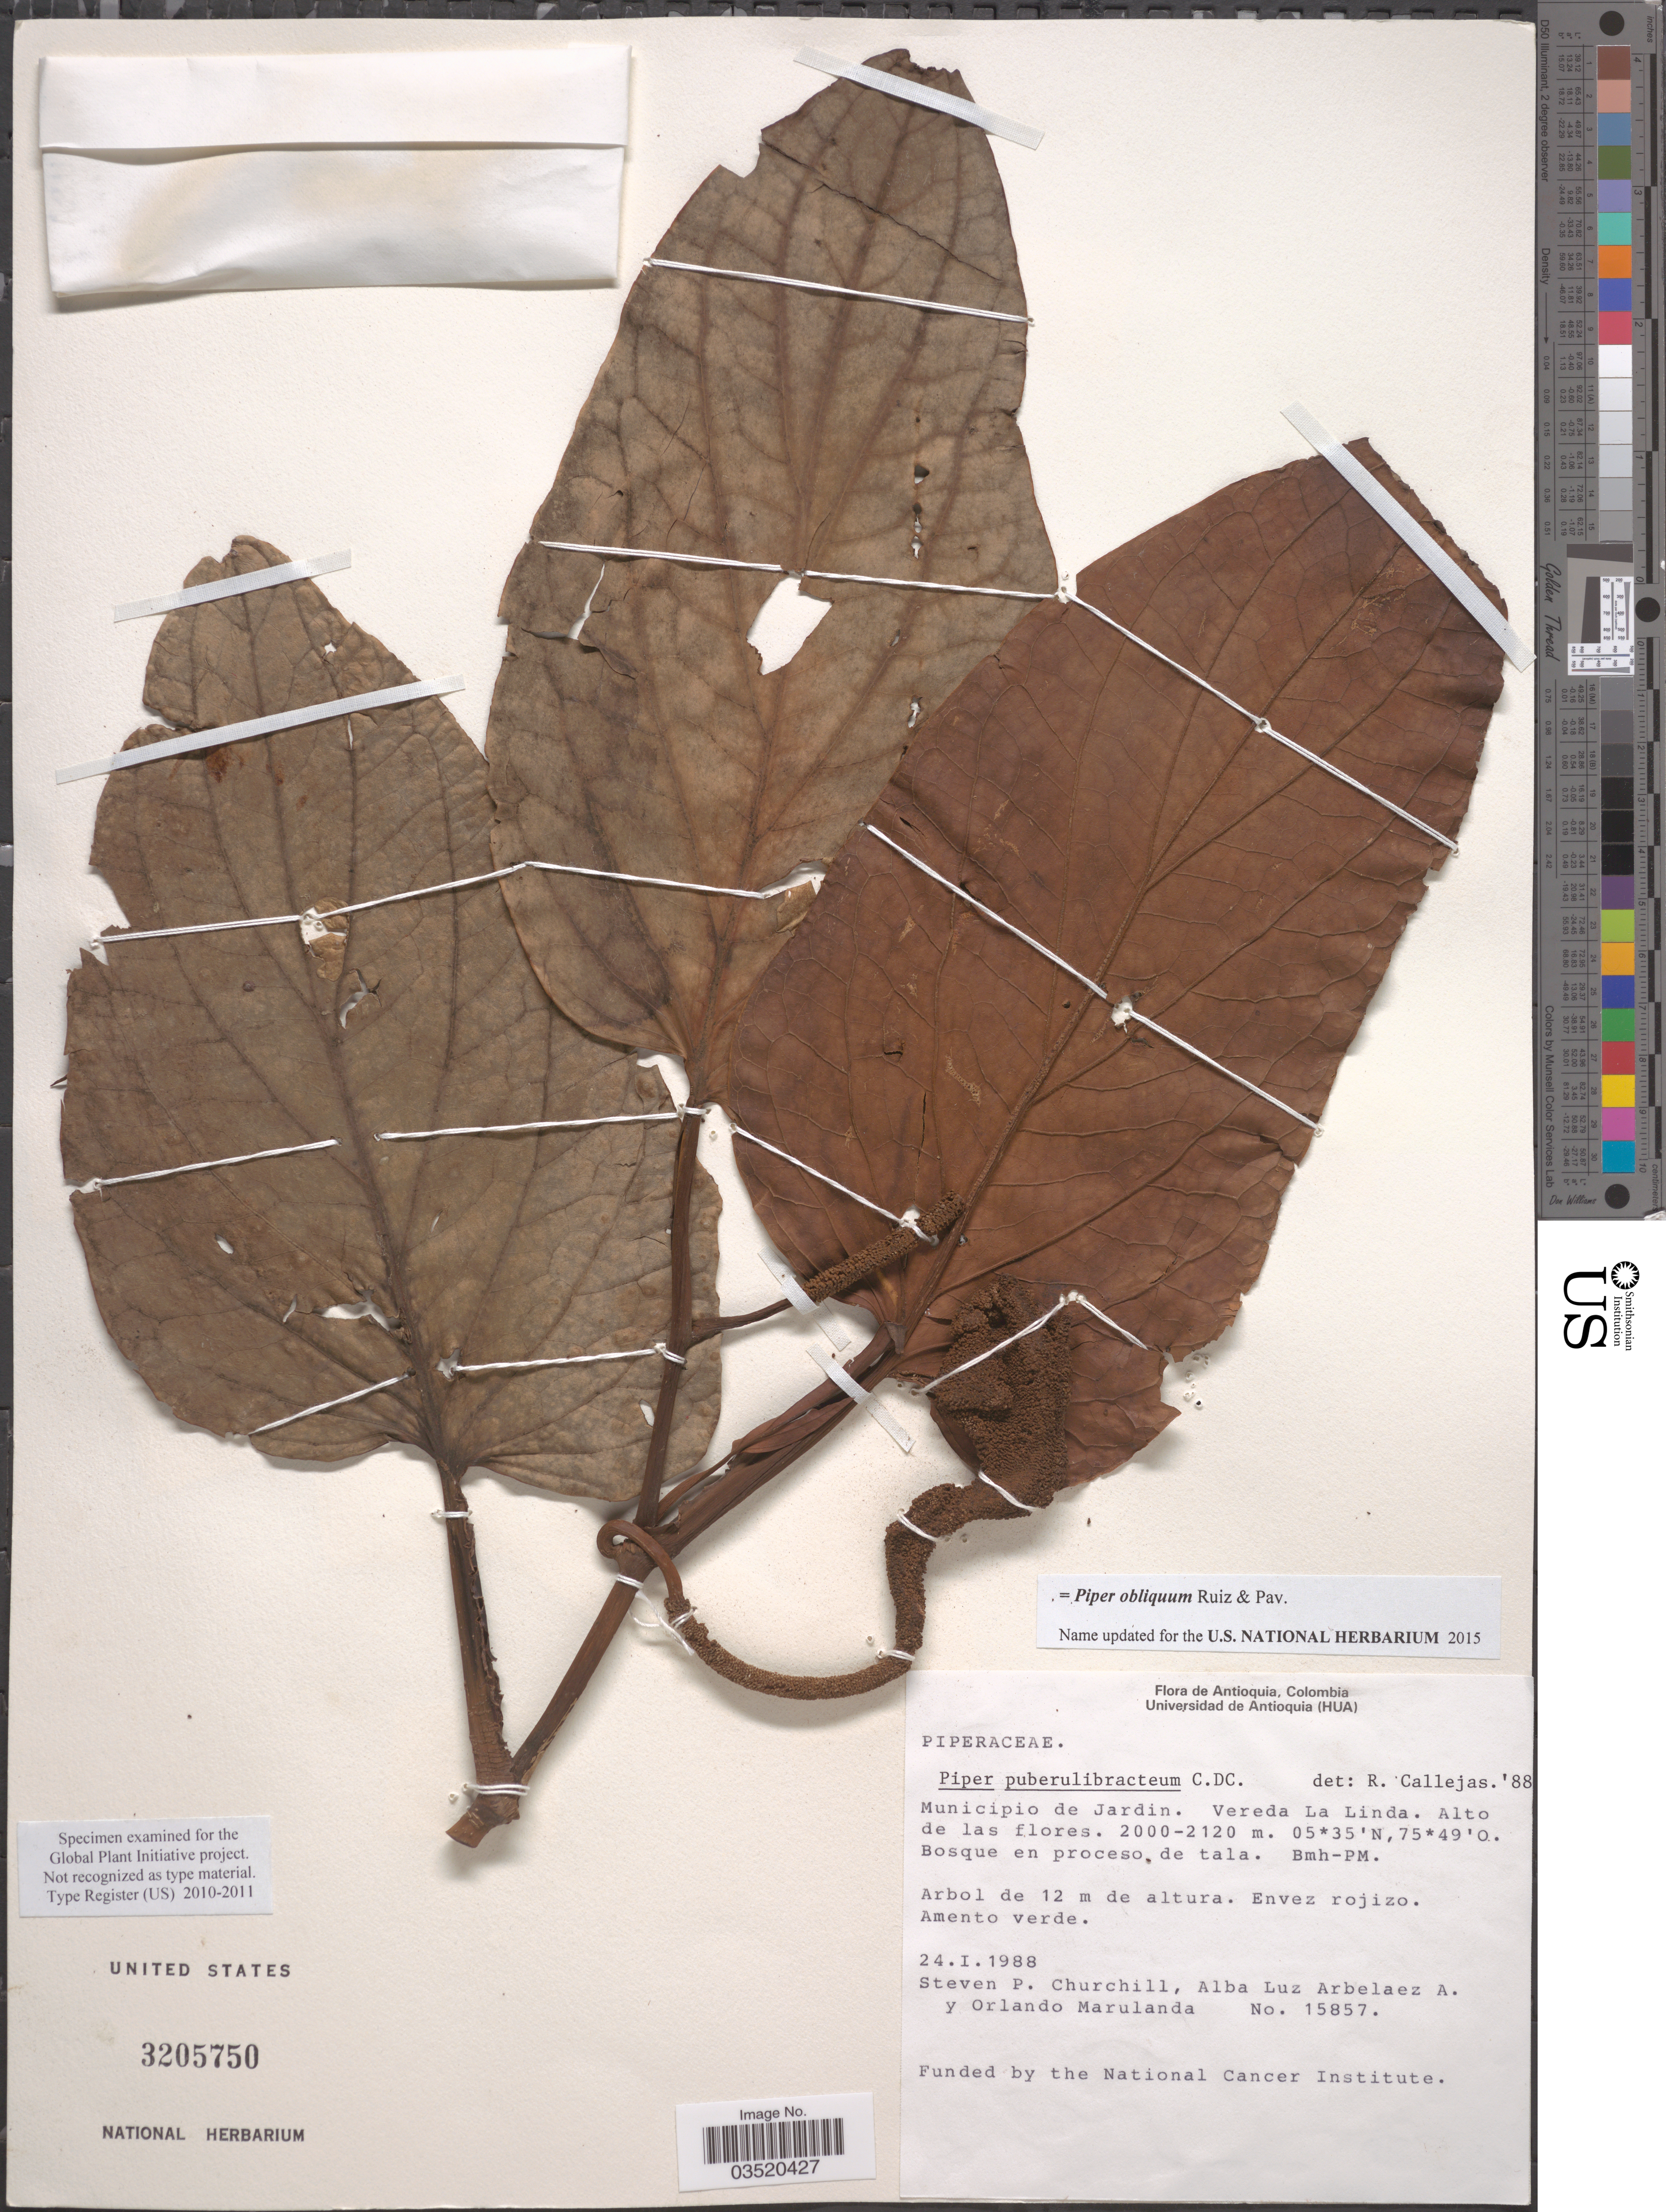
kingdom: Plantae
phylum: Tracheophyta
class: Magnoliopsida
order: Piperales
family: Piperaceae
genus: Piper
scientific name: Piper obliquum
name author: Ruiz & Pav.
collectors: S. Churchill, A. L. Arbelaez & O. Marulanda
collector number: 15857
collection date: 1988-01-24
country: Colombia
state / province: Antioquia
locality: Municipio de Jardin. Vereda La Linda. Alto de las flores.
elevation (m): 2000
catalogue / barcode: US 3205750